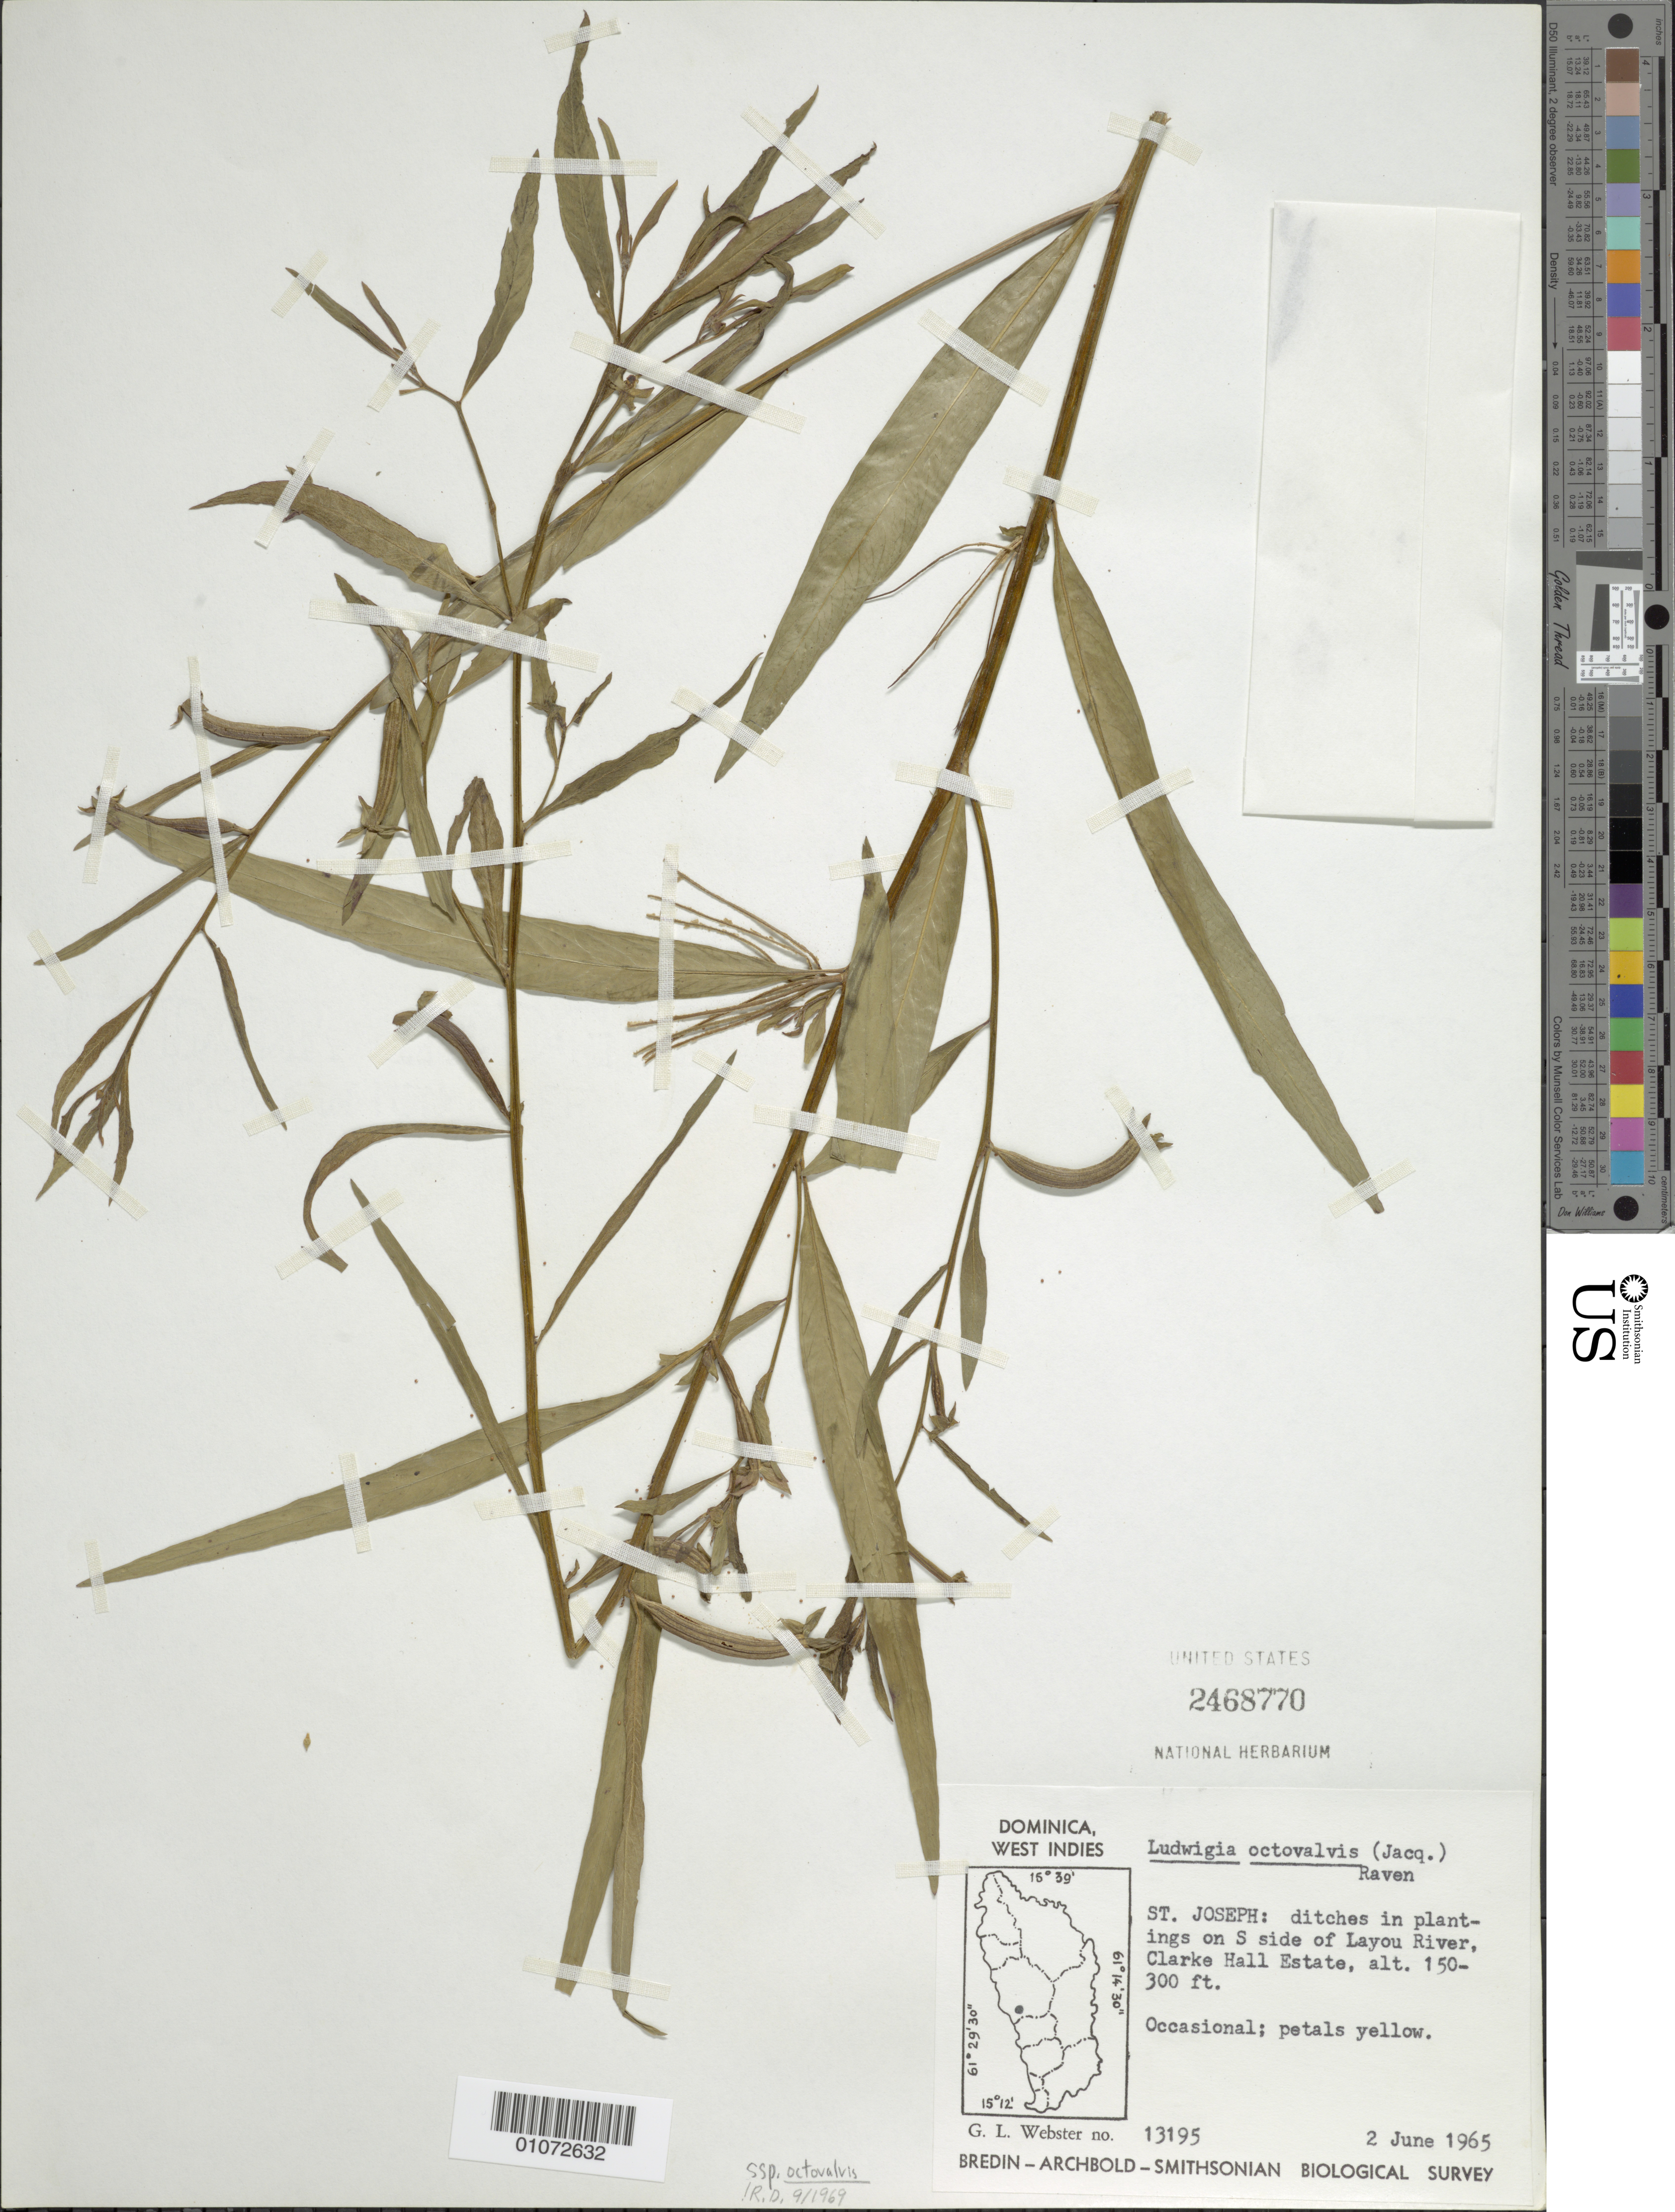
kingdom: Plantae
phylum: Tracheophyta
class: Magnoliopsida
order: Myrtales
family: Onagraceae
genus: Ludwigia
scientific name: Ludwigia octovalvis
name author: (Jacq.) P.H. Raven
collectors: G. L. Webster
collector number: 13195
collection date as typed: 02 Jun 1965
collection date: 1965-06-02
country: Dominica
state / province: St. Joseph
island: Dominica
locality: Ditches in plantings on south side of Layou River, Clarke Hall Estate, occasional.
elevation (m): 46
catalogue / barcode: US 2468770